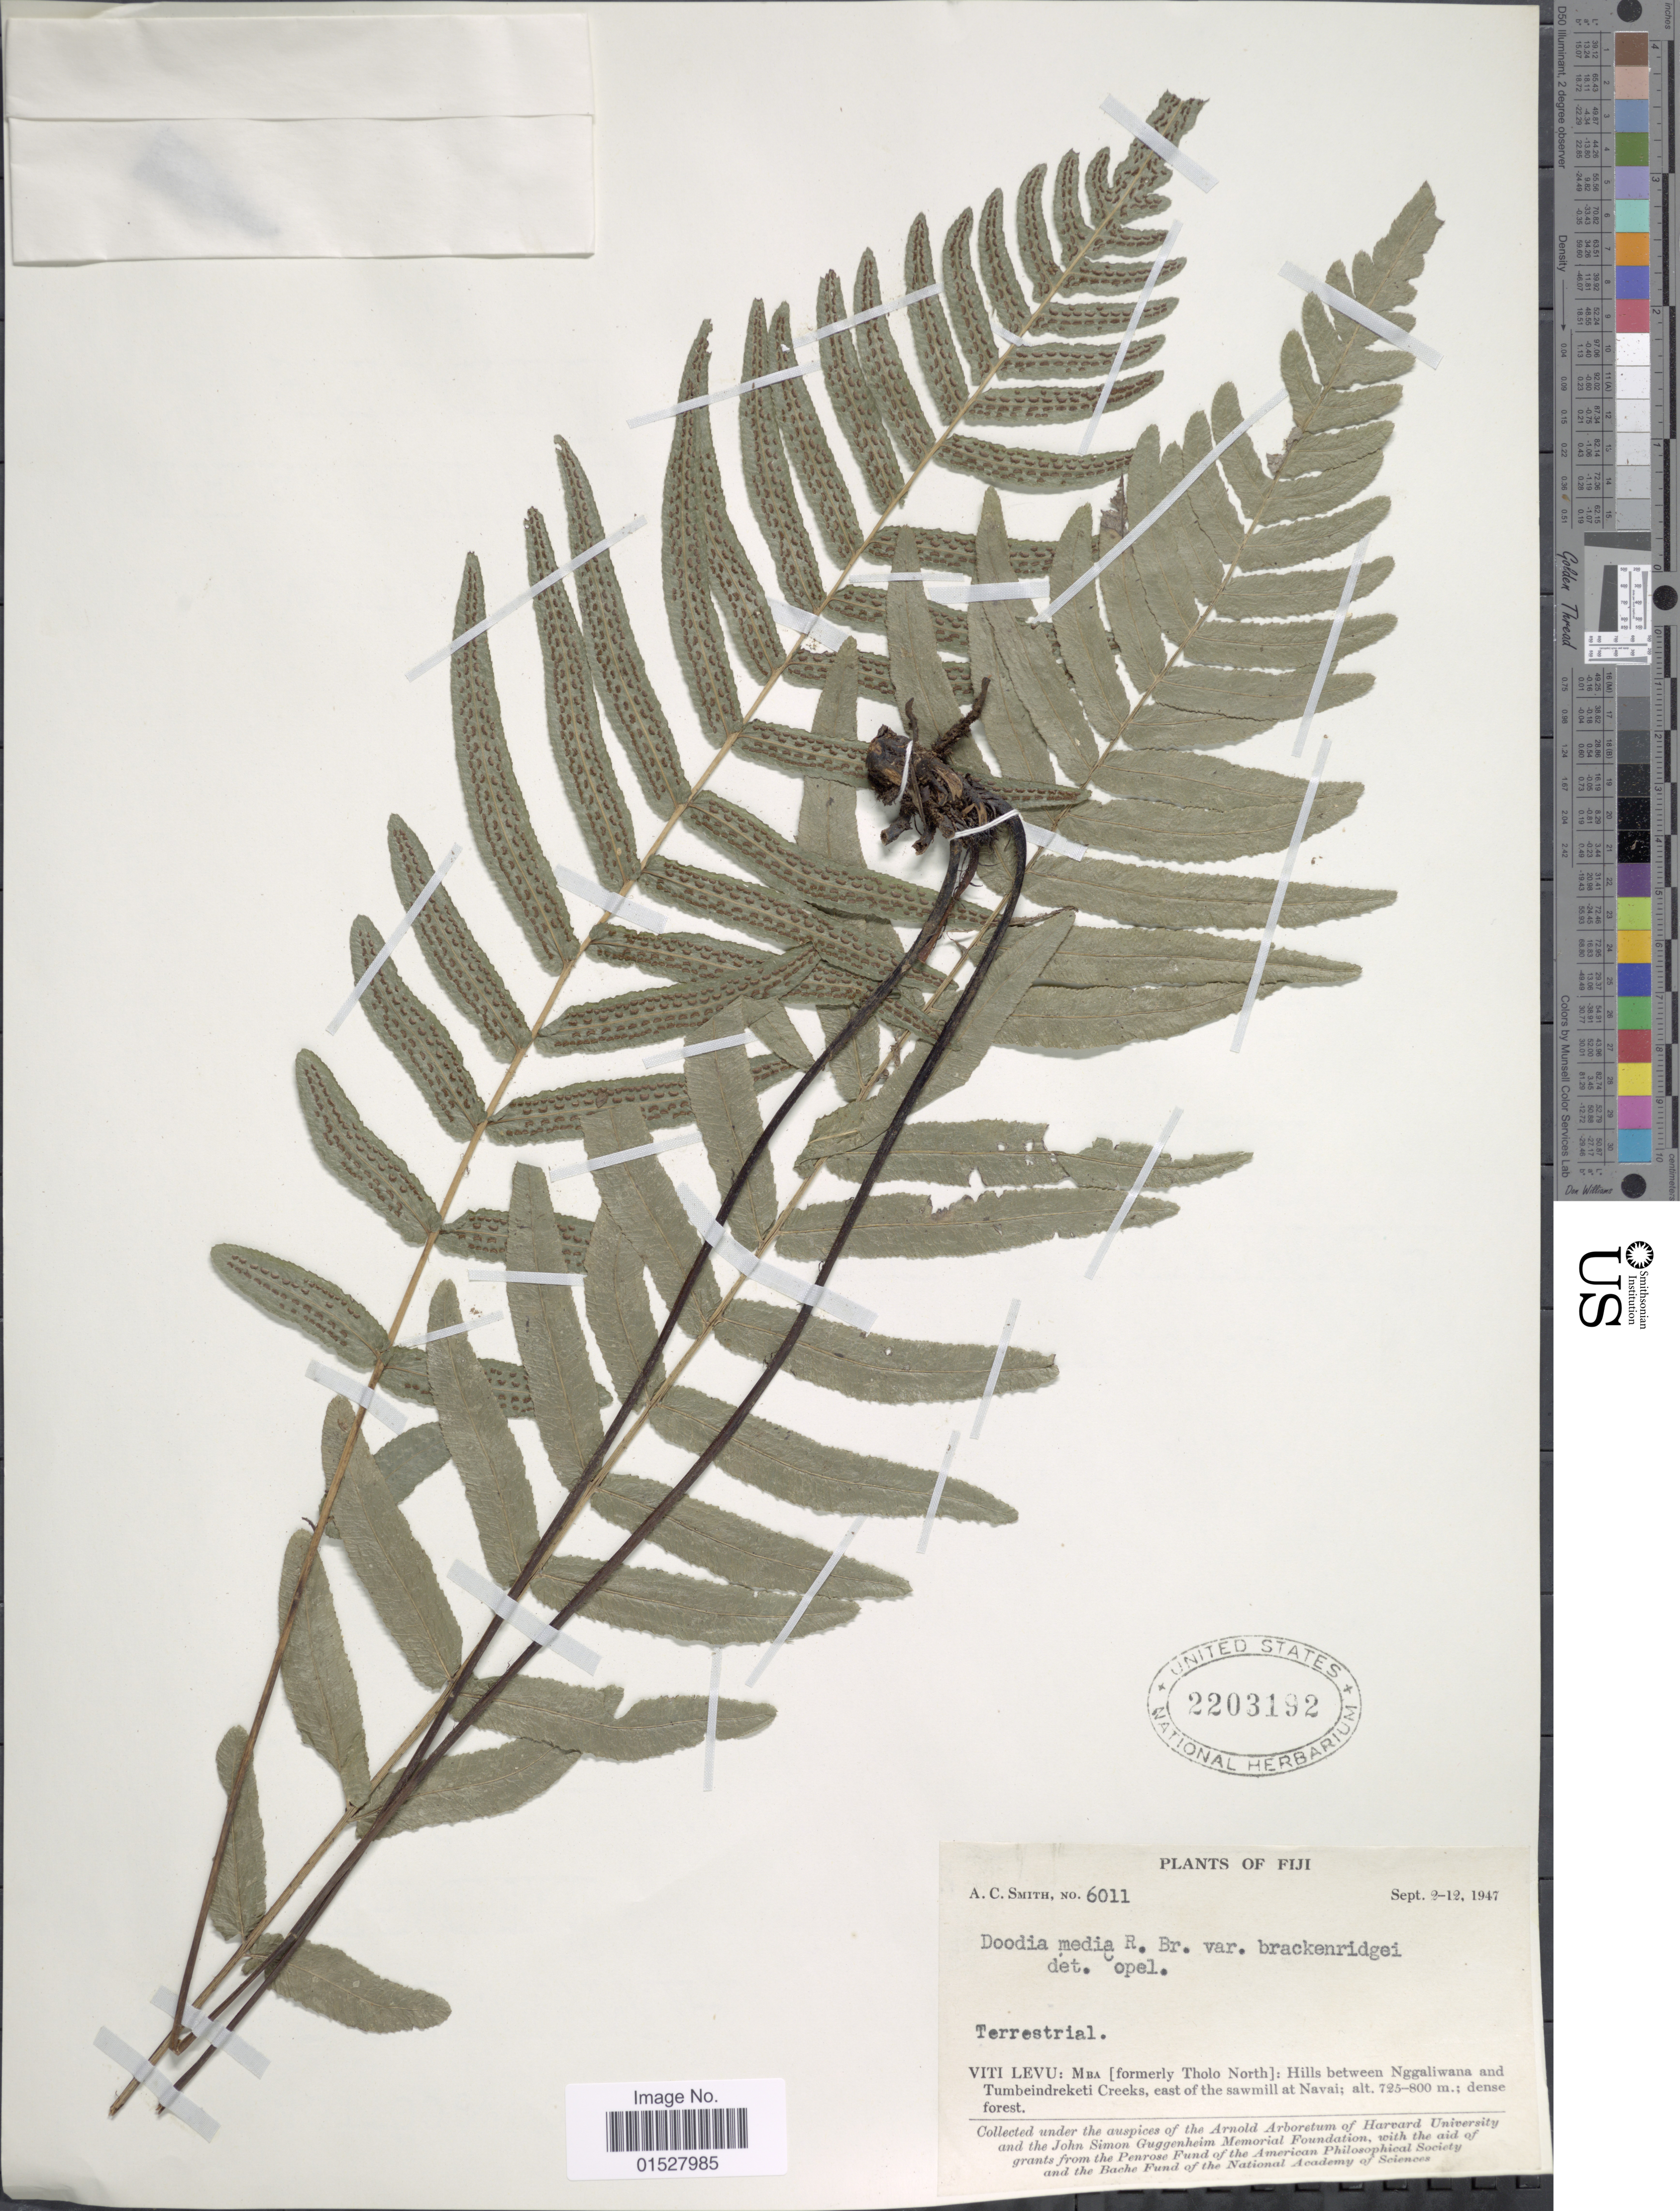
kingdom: Plantae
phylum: Tracheophyta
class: Polypodiopsida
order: Polypodiales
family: Blechnaceae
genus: Blechnum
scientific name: Blechnum medium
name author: (R. Br.) Christenh.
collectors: A. C. Smith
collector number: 6011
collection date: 1947-09-02/1947-09-12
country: Fiji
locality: Viti Levu: Mba (formerly Tholo North): Hills between Nggaliwana and Tumbeindreketi Creeks, east of the sawmill at Navai.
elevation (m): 725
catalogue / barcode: US 2203192